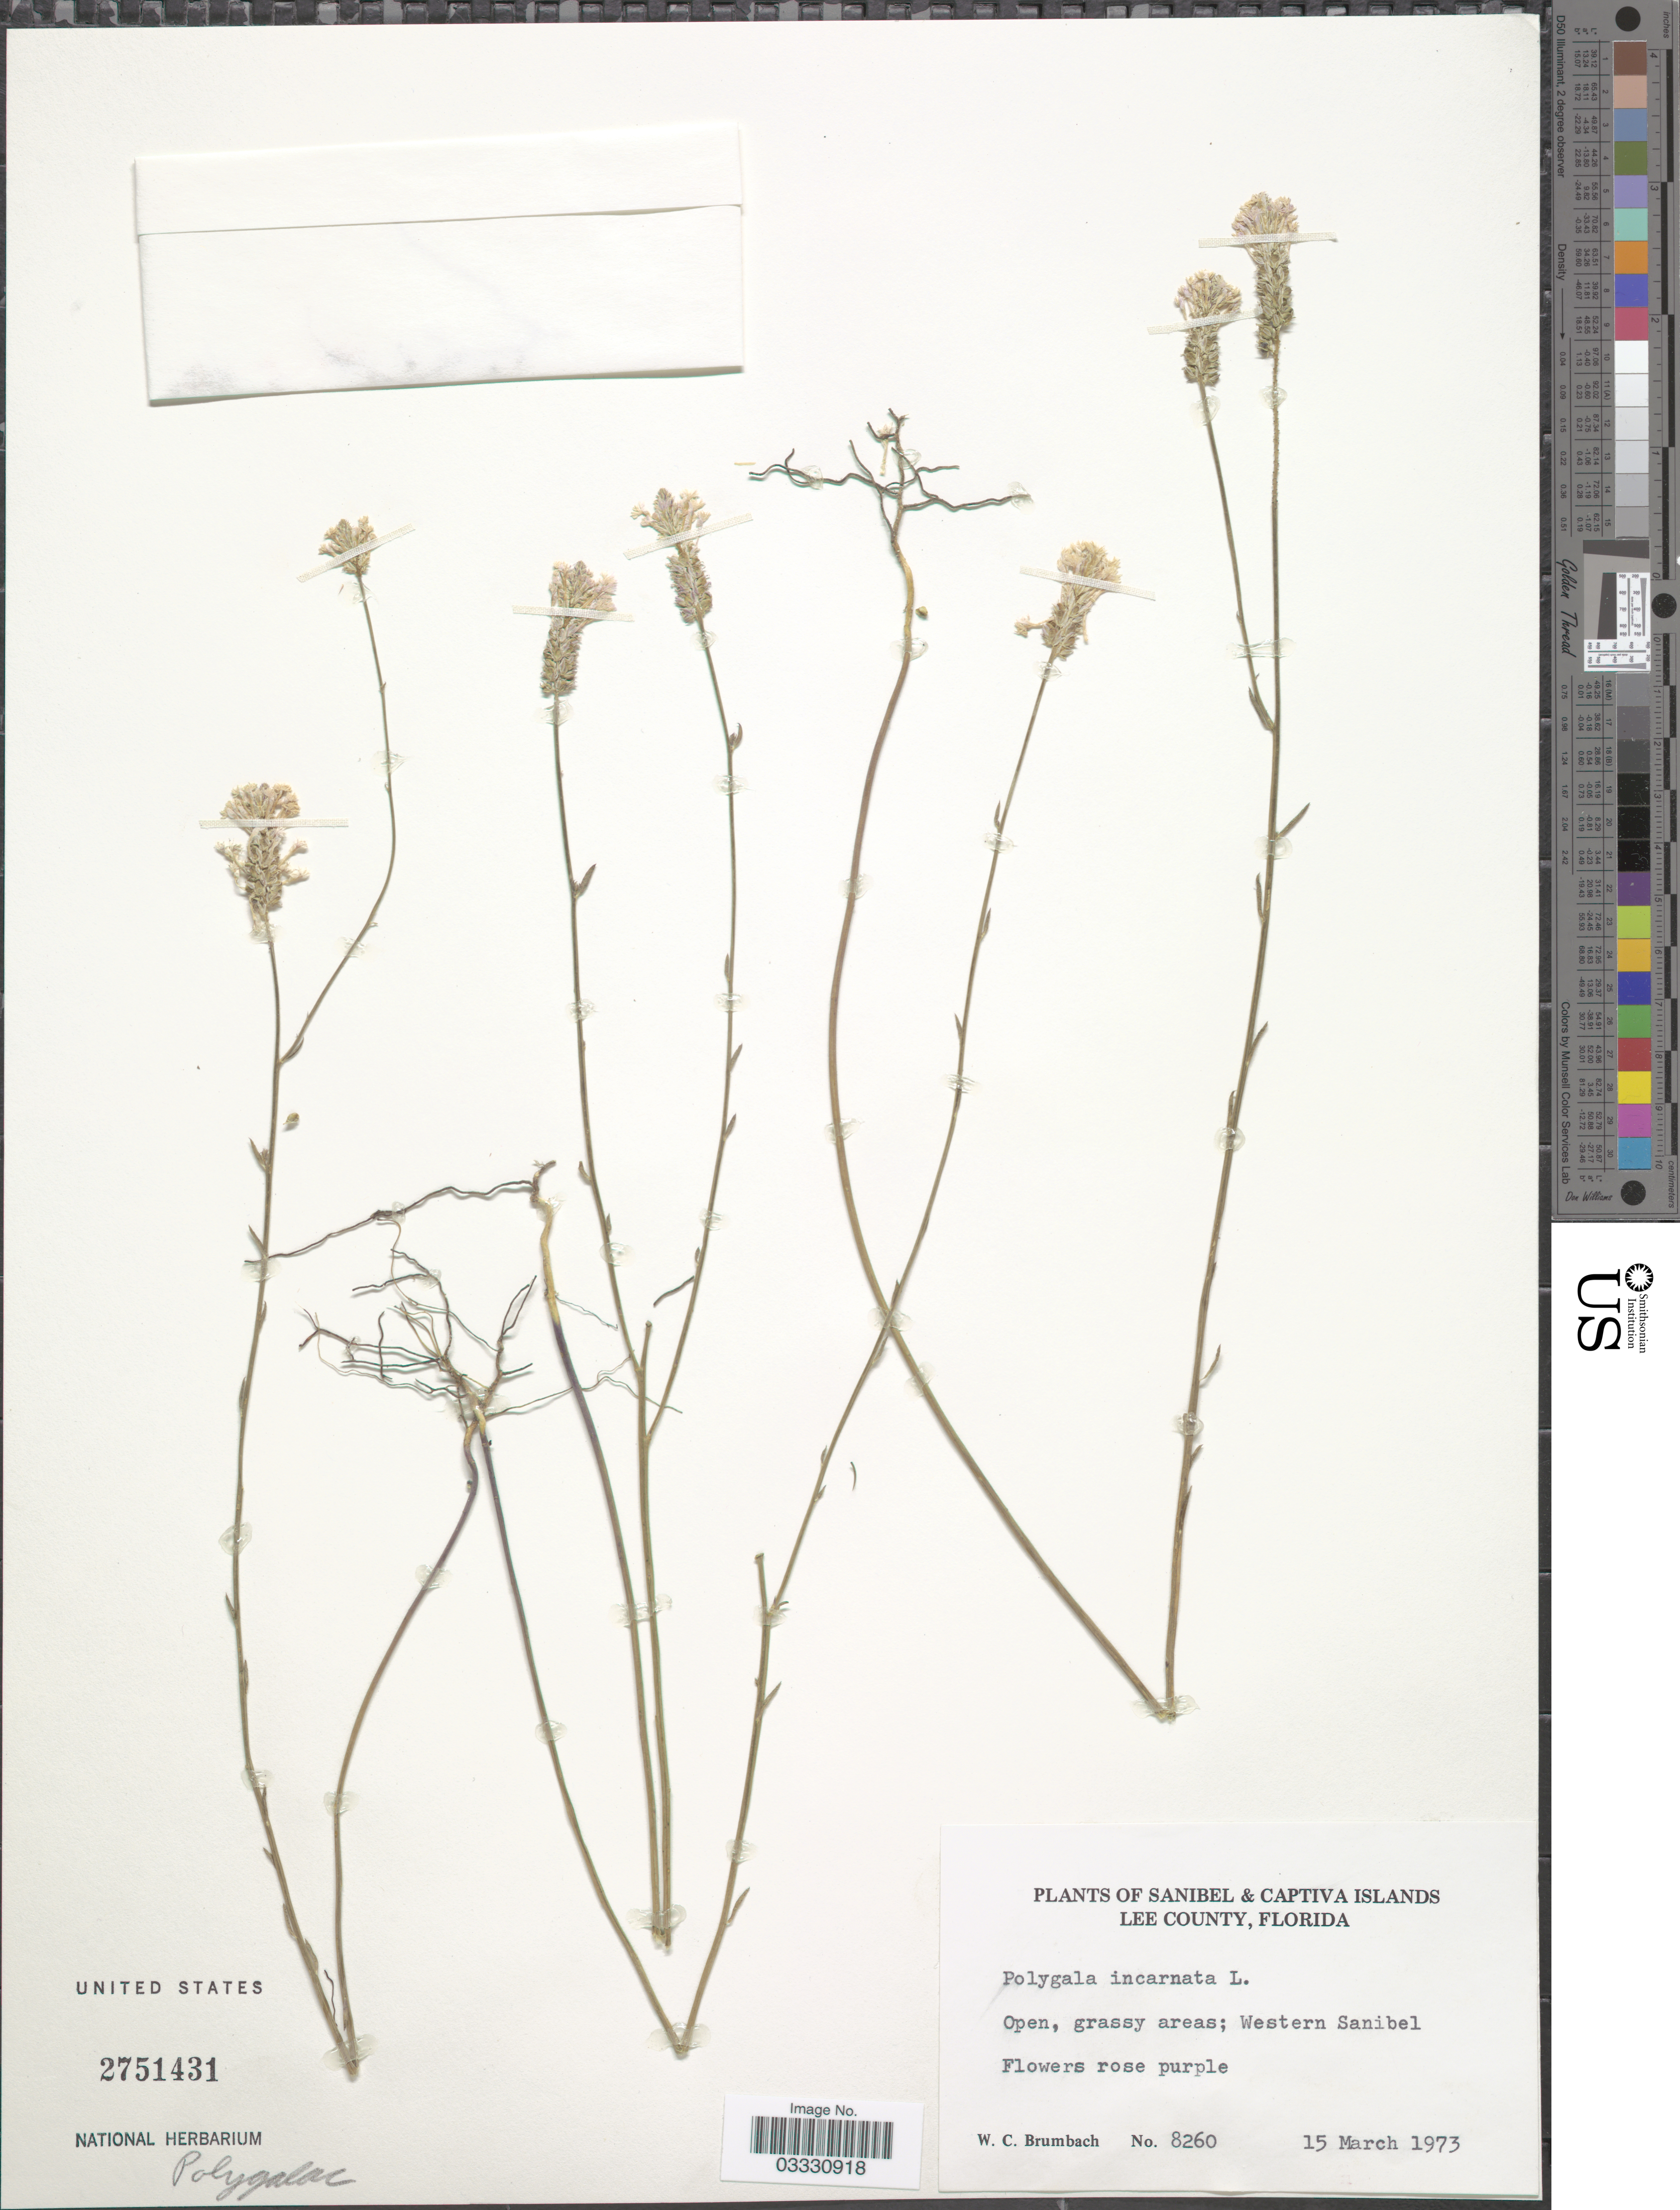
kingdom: Plantae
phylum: Tracheophyta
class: Magnoliopsida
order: Fabales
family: Polygalaceae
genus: Polygala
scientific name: Polygala incarnata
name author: L.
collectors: W. C. Brumbach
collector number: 8260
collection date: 1973-03-15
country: United States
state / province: Florida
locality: Lee County. Western Sanibel.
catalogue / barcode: US 2751431